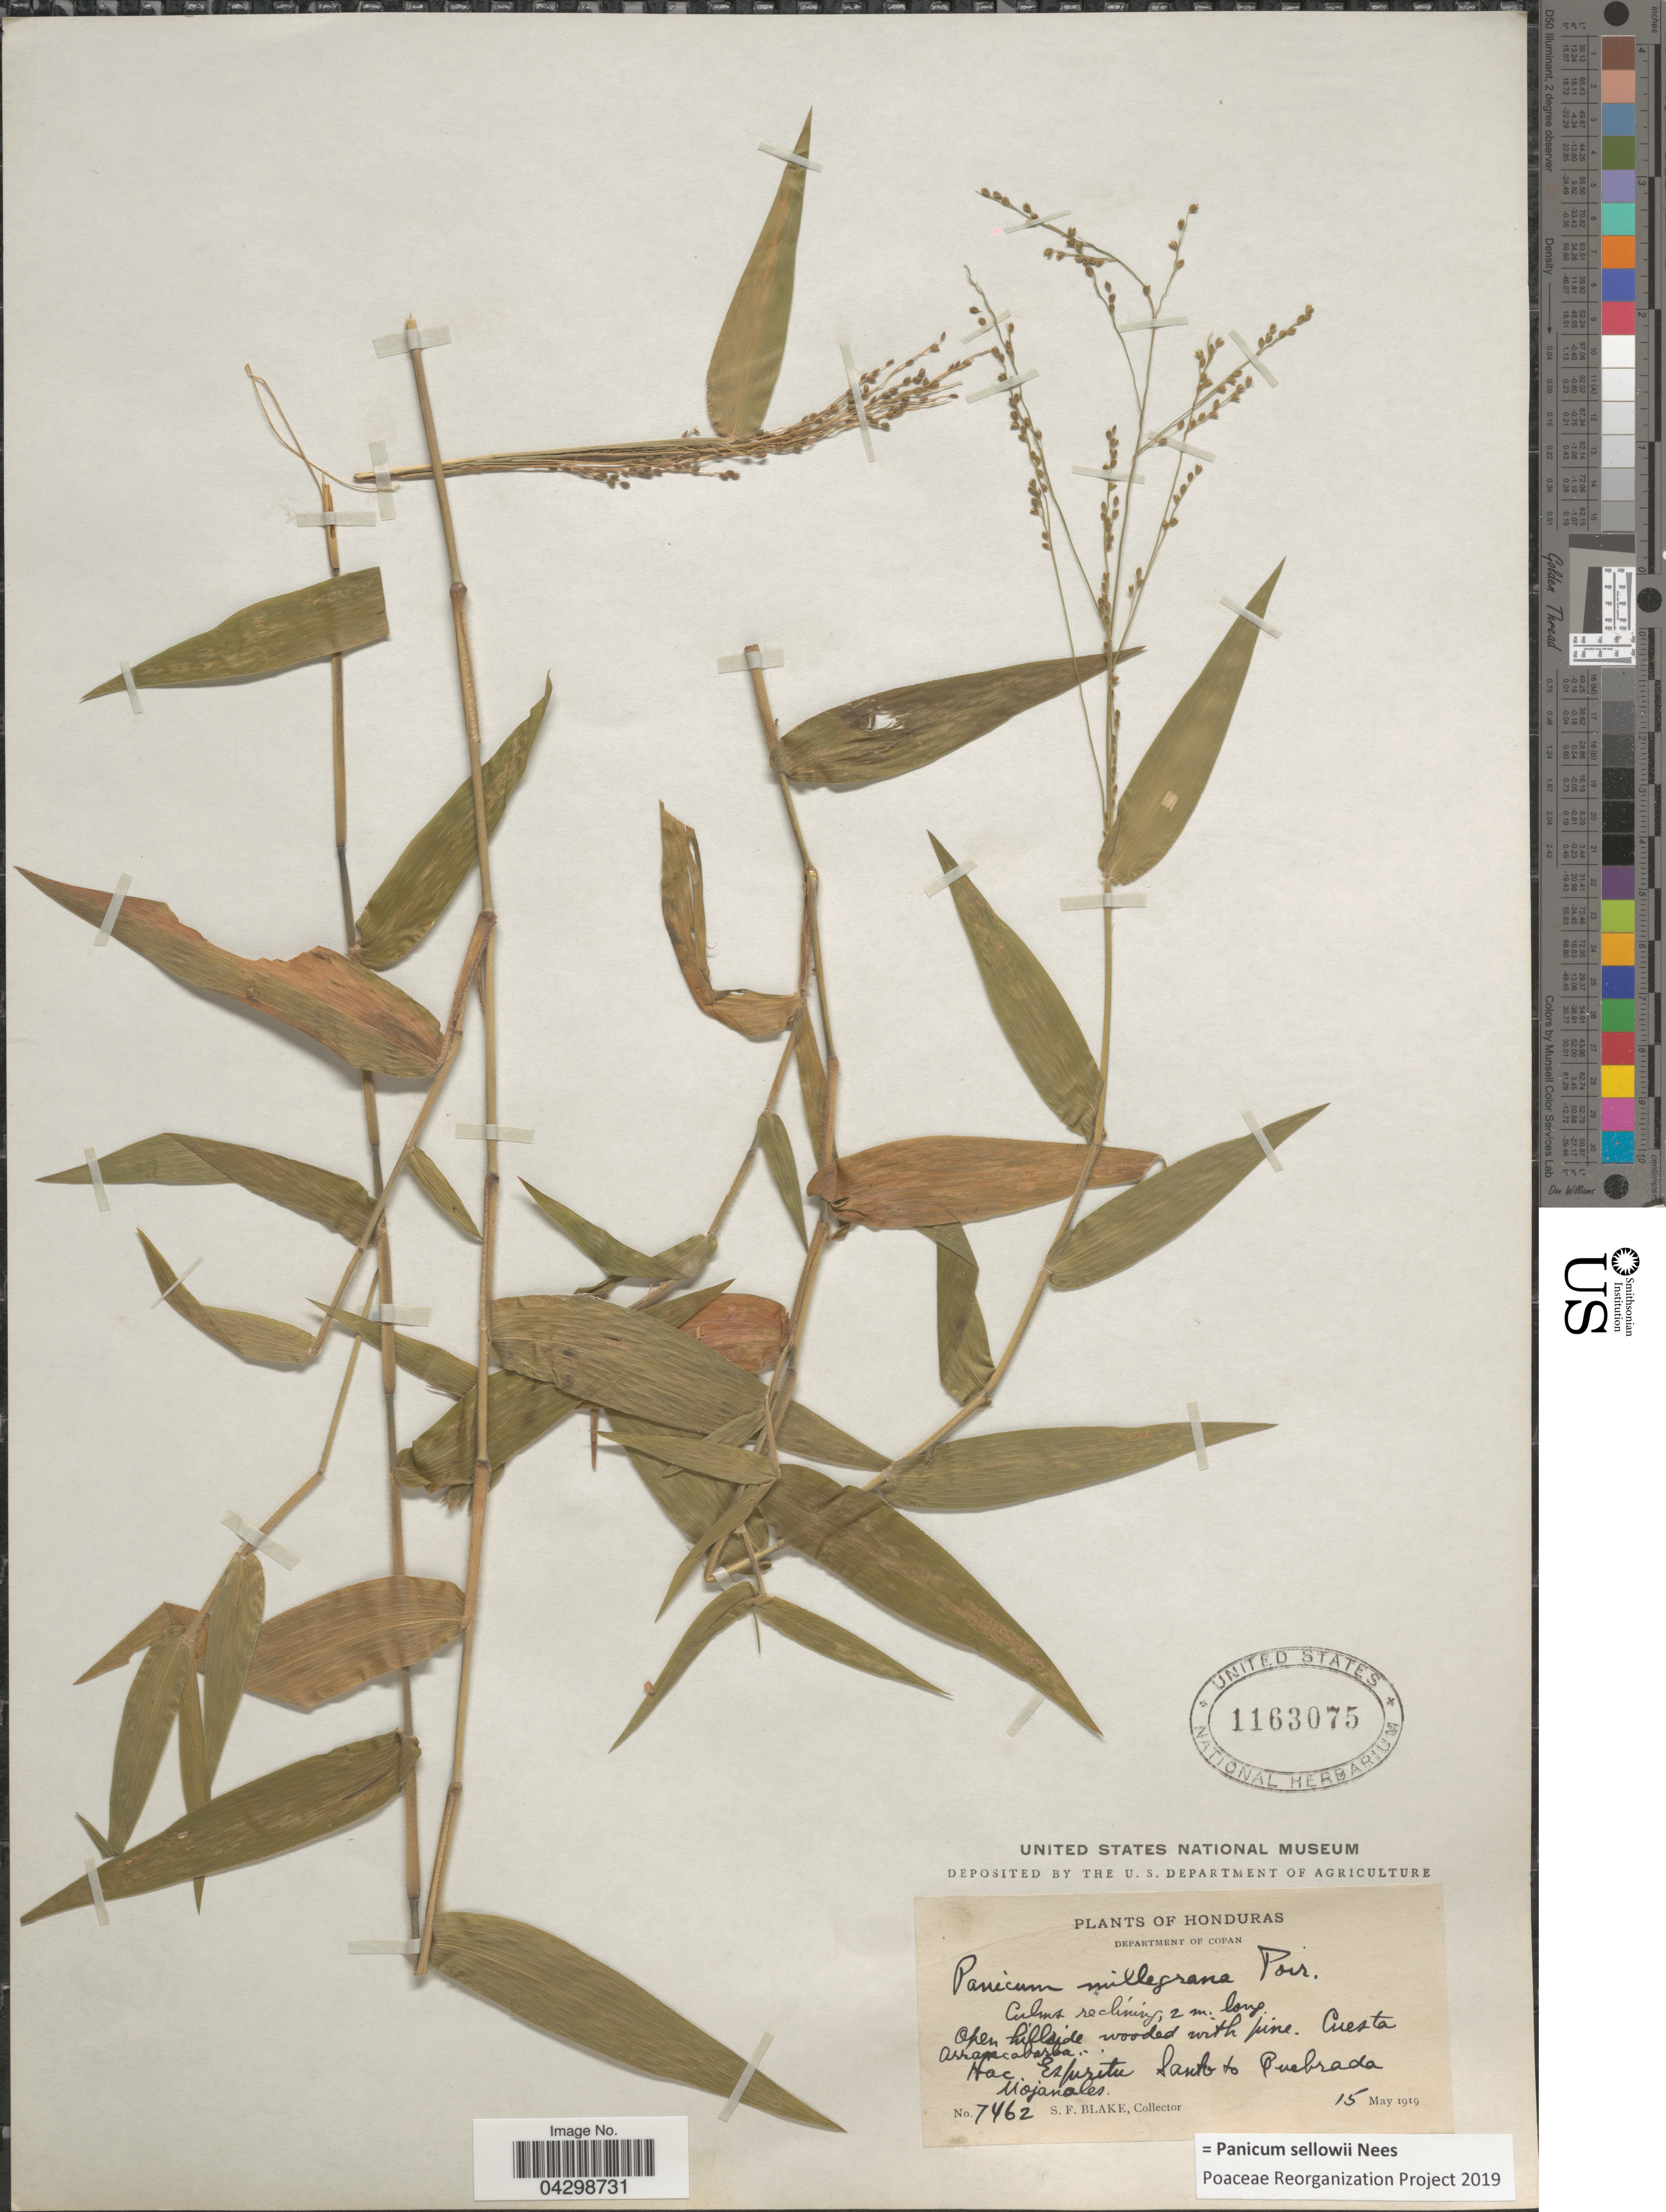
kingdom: Plantae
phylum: Tracheophyta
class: Liliopsida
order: Poales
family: Poaceae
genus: Panicum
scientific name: Panicum sellowii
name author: Nees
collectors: S. Blake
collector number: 7462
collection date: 1919-05-15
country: Honduras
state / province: Copan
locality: Department of Copan. Cuest Arranca barba. Hac. Espiritu Santo to Quebrada Mojanales.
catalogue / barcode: US 1163075